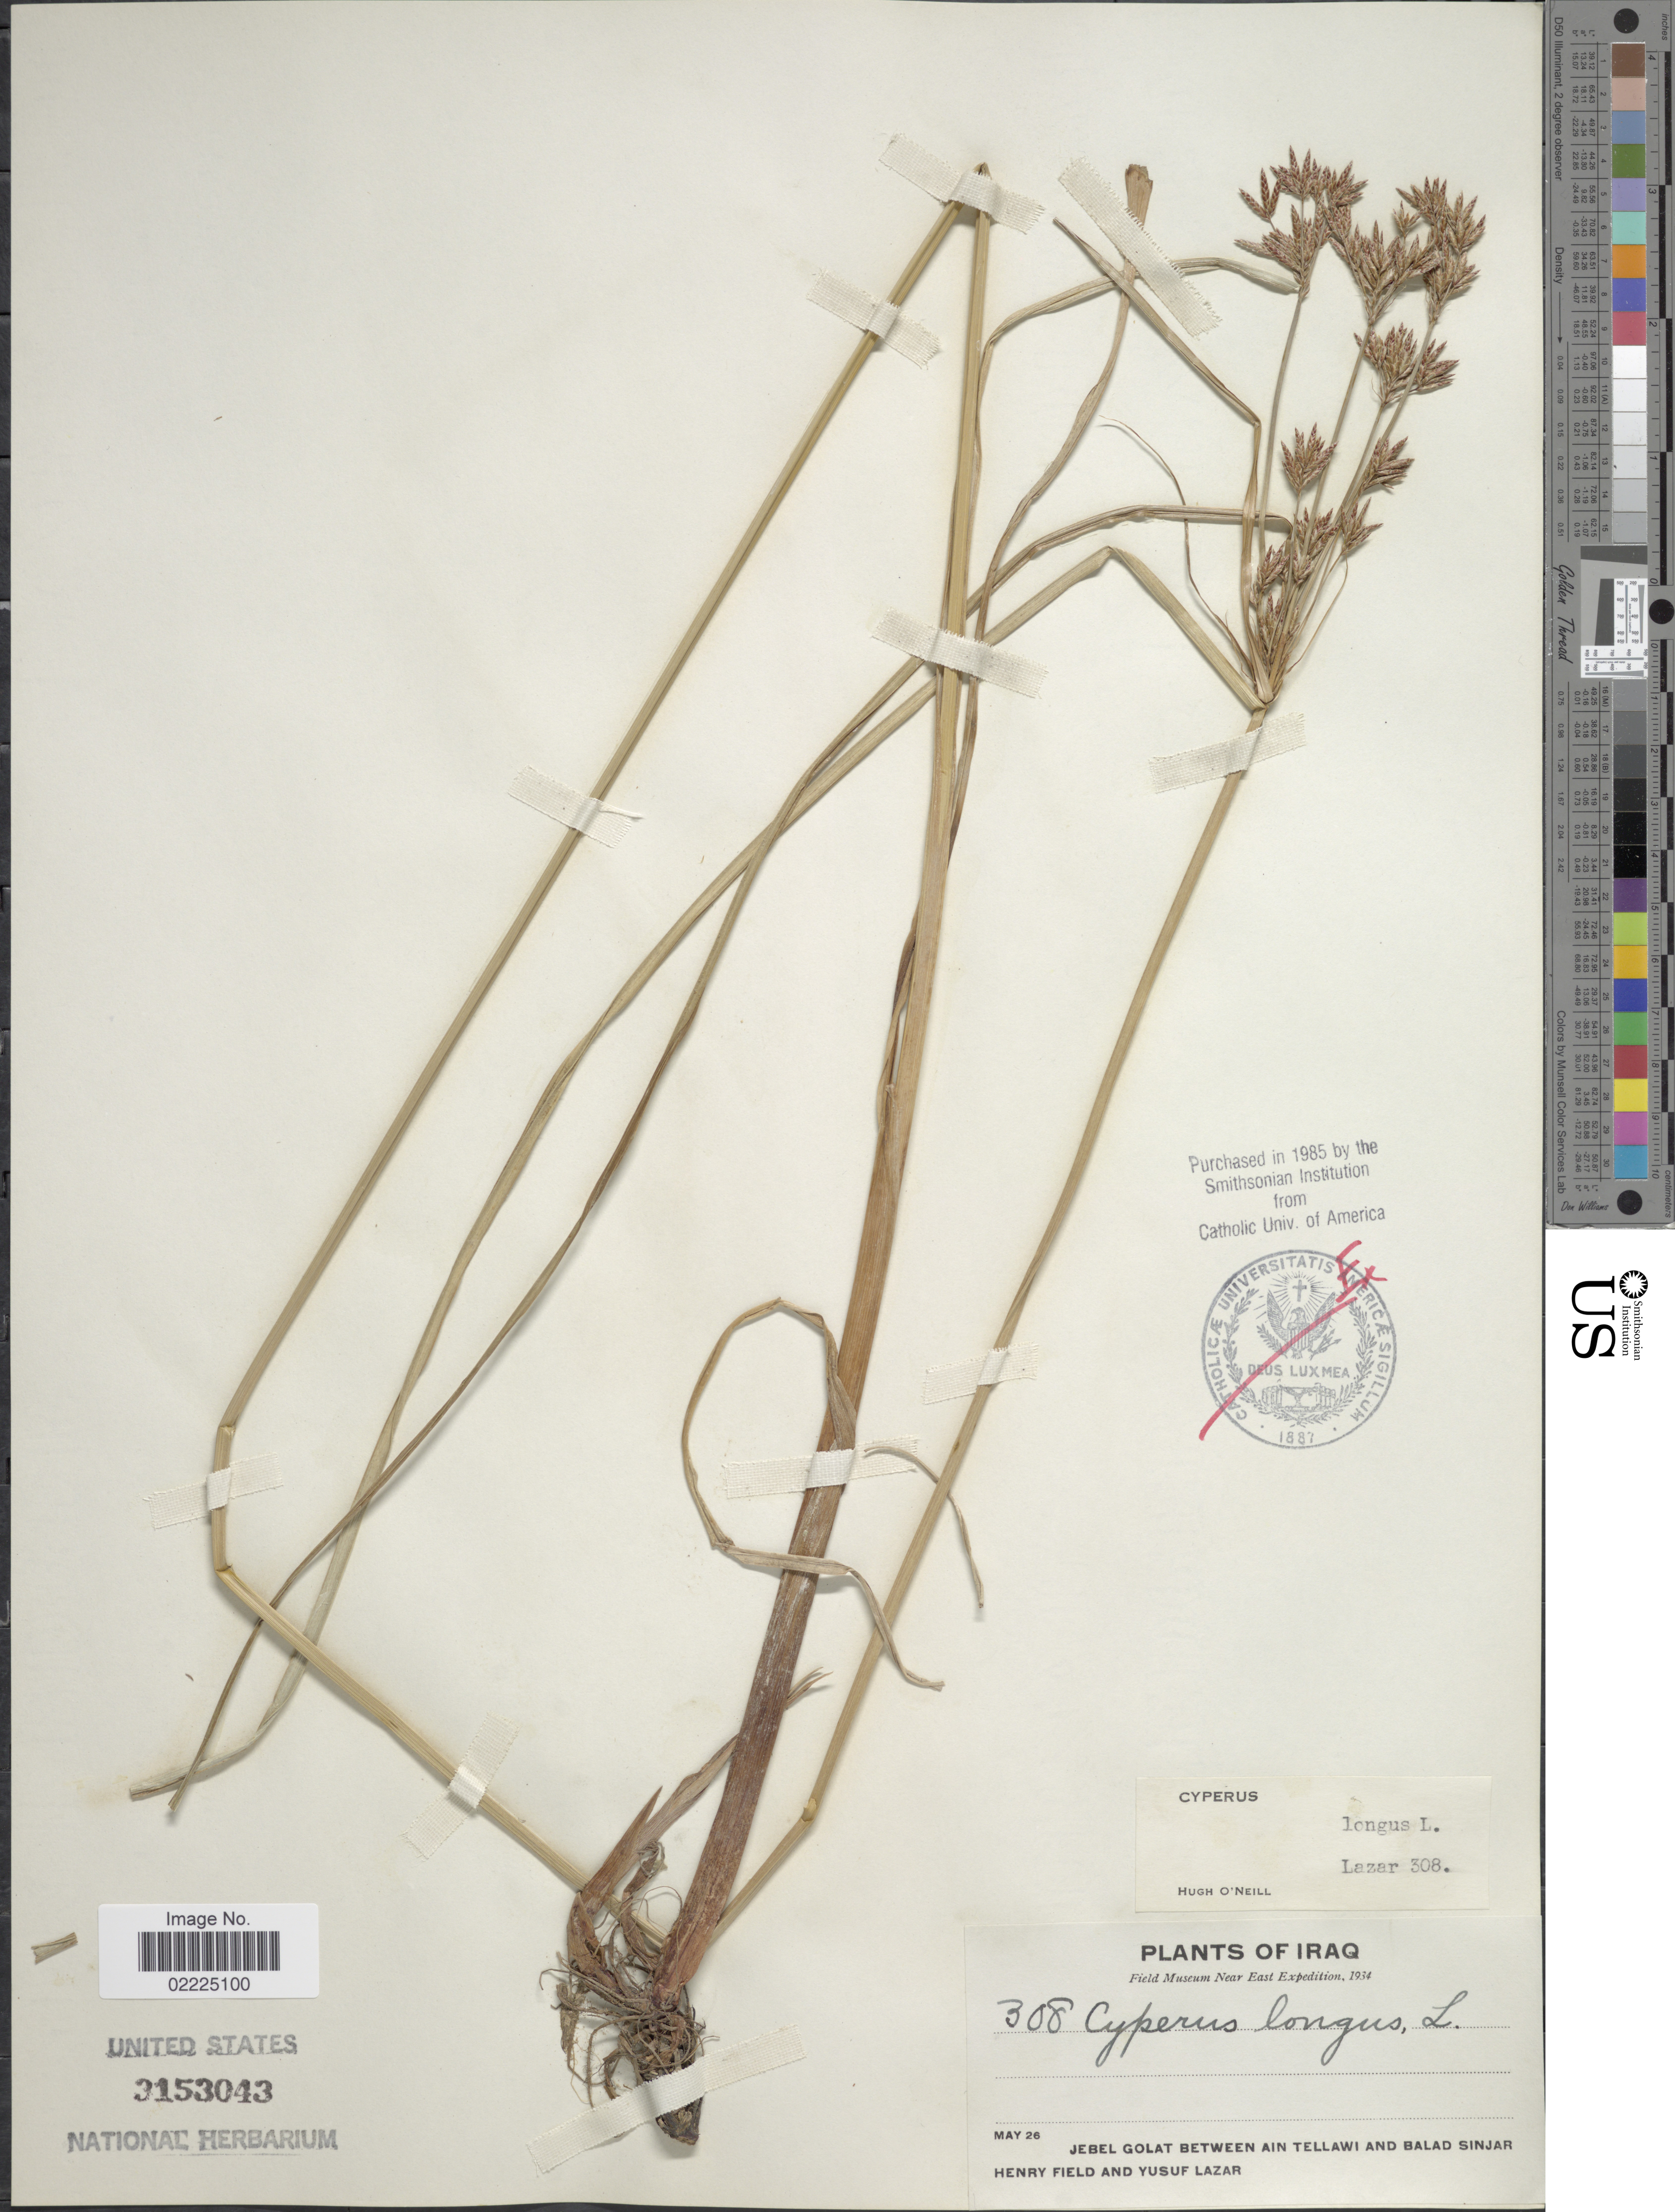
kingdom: Plantae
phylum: Tracheophyta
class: Liliopsida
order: Poales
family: Cyperaceae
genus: Cyperus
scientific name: Cyperus longus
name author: L.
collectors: H. Field & Y. Lazar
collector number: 308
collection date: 1934-05-26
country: Iraq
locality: Jebel Golat between Ain Tellawi and Balad Sinjar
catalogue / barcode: US 3153043